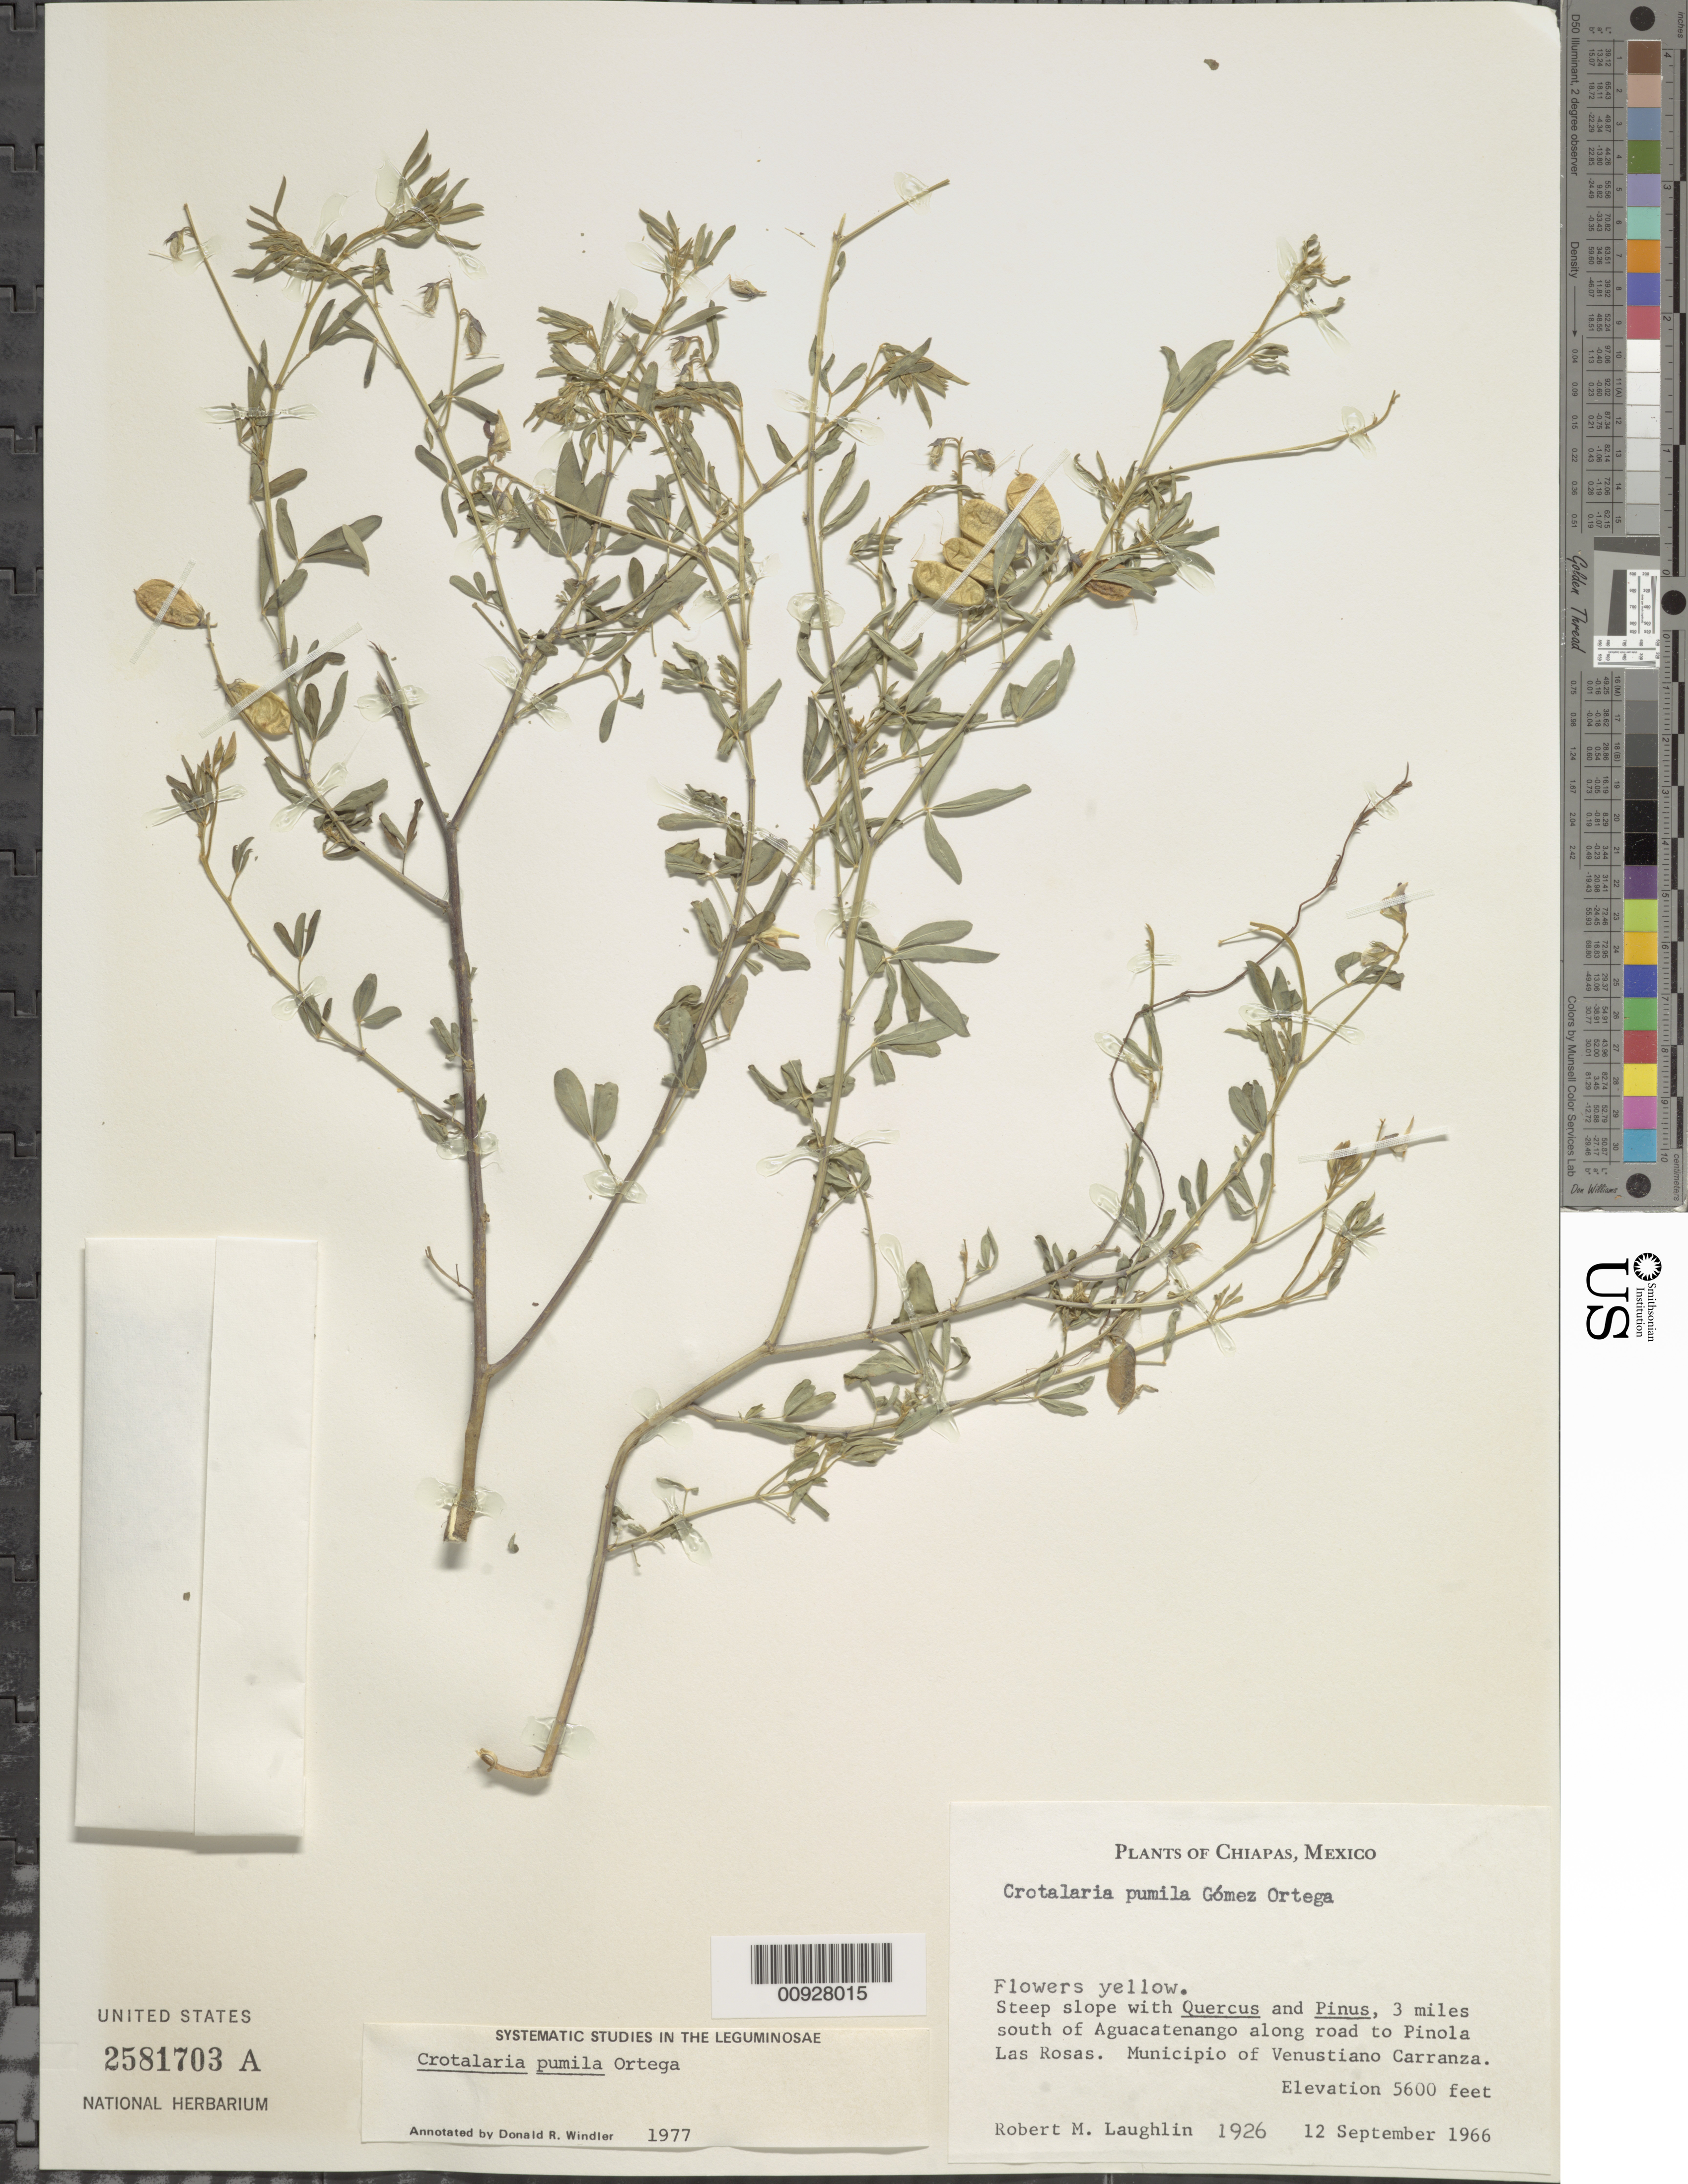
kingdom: Plantae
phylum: Tracheophyta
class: Magnoliopsida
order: Fabales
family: Fabaceae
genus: Crotalaria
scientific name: Crotalaria pumila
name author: Ortega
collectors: R. M. Laughlin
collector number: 1926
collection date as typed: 12 Sep 1966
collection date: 1966-09-12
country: Mexico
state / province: Chiapas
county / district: Venustiano Carranza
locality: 3 miles south of Aguacatenango along road to Pinola Las Rosas. Municipio of Venustiano Carranza, Chiapas.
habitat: Steep slope with Quercus and Pinus.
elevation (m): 1707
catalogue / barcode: US 2581703A